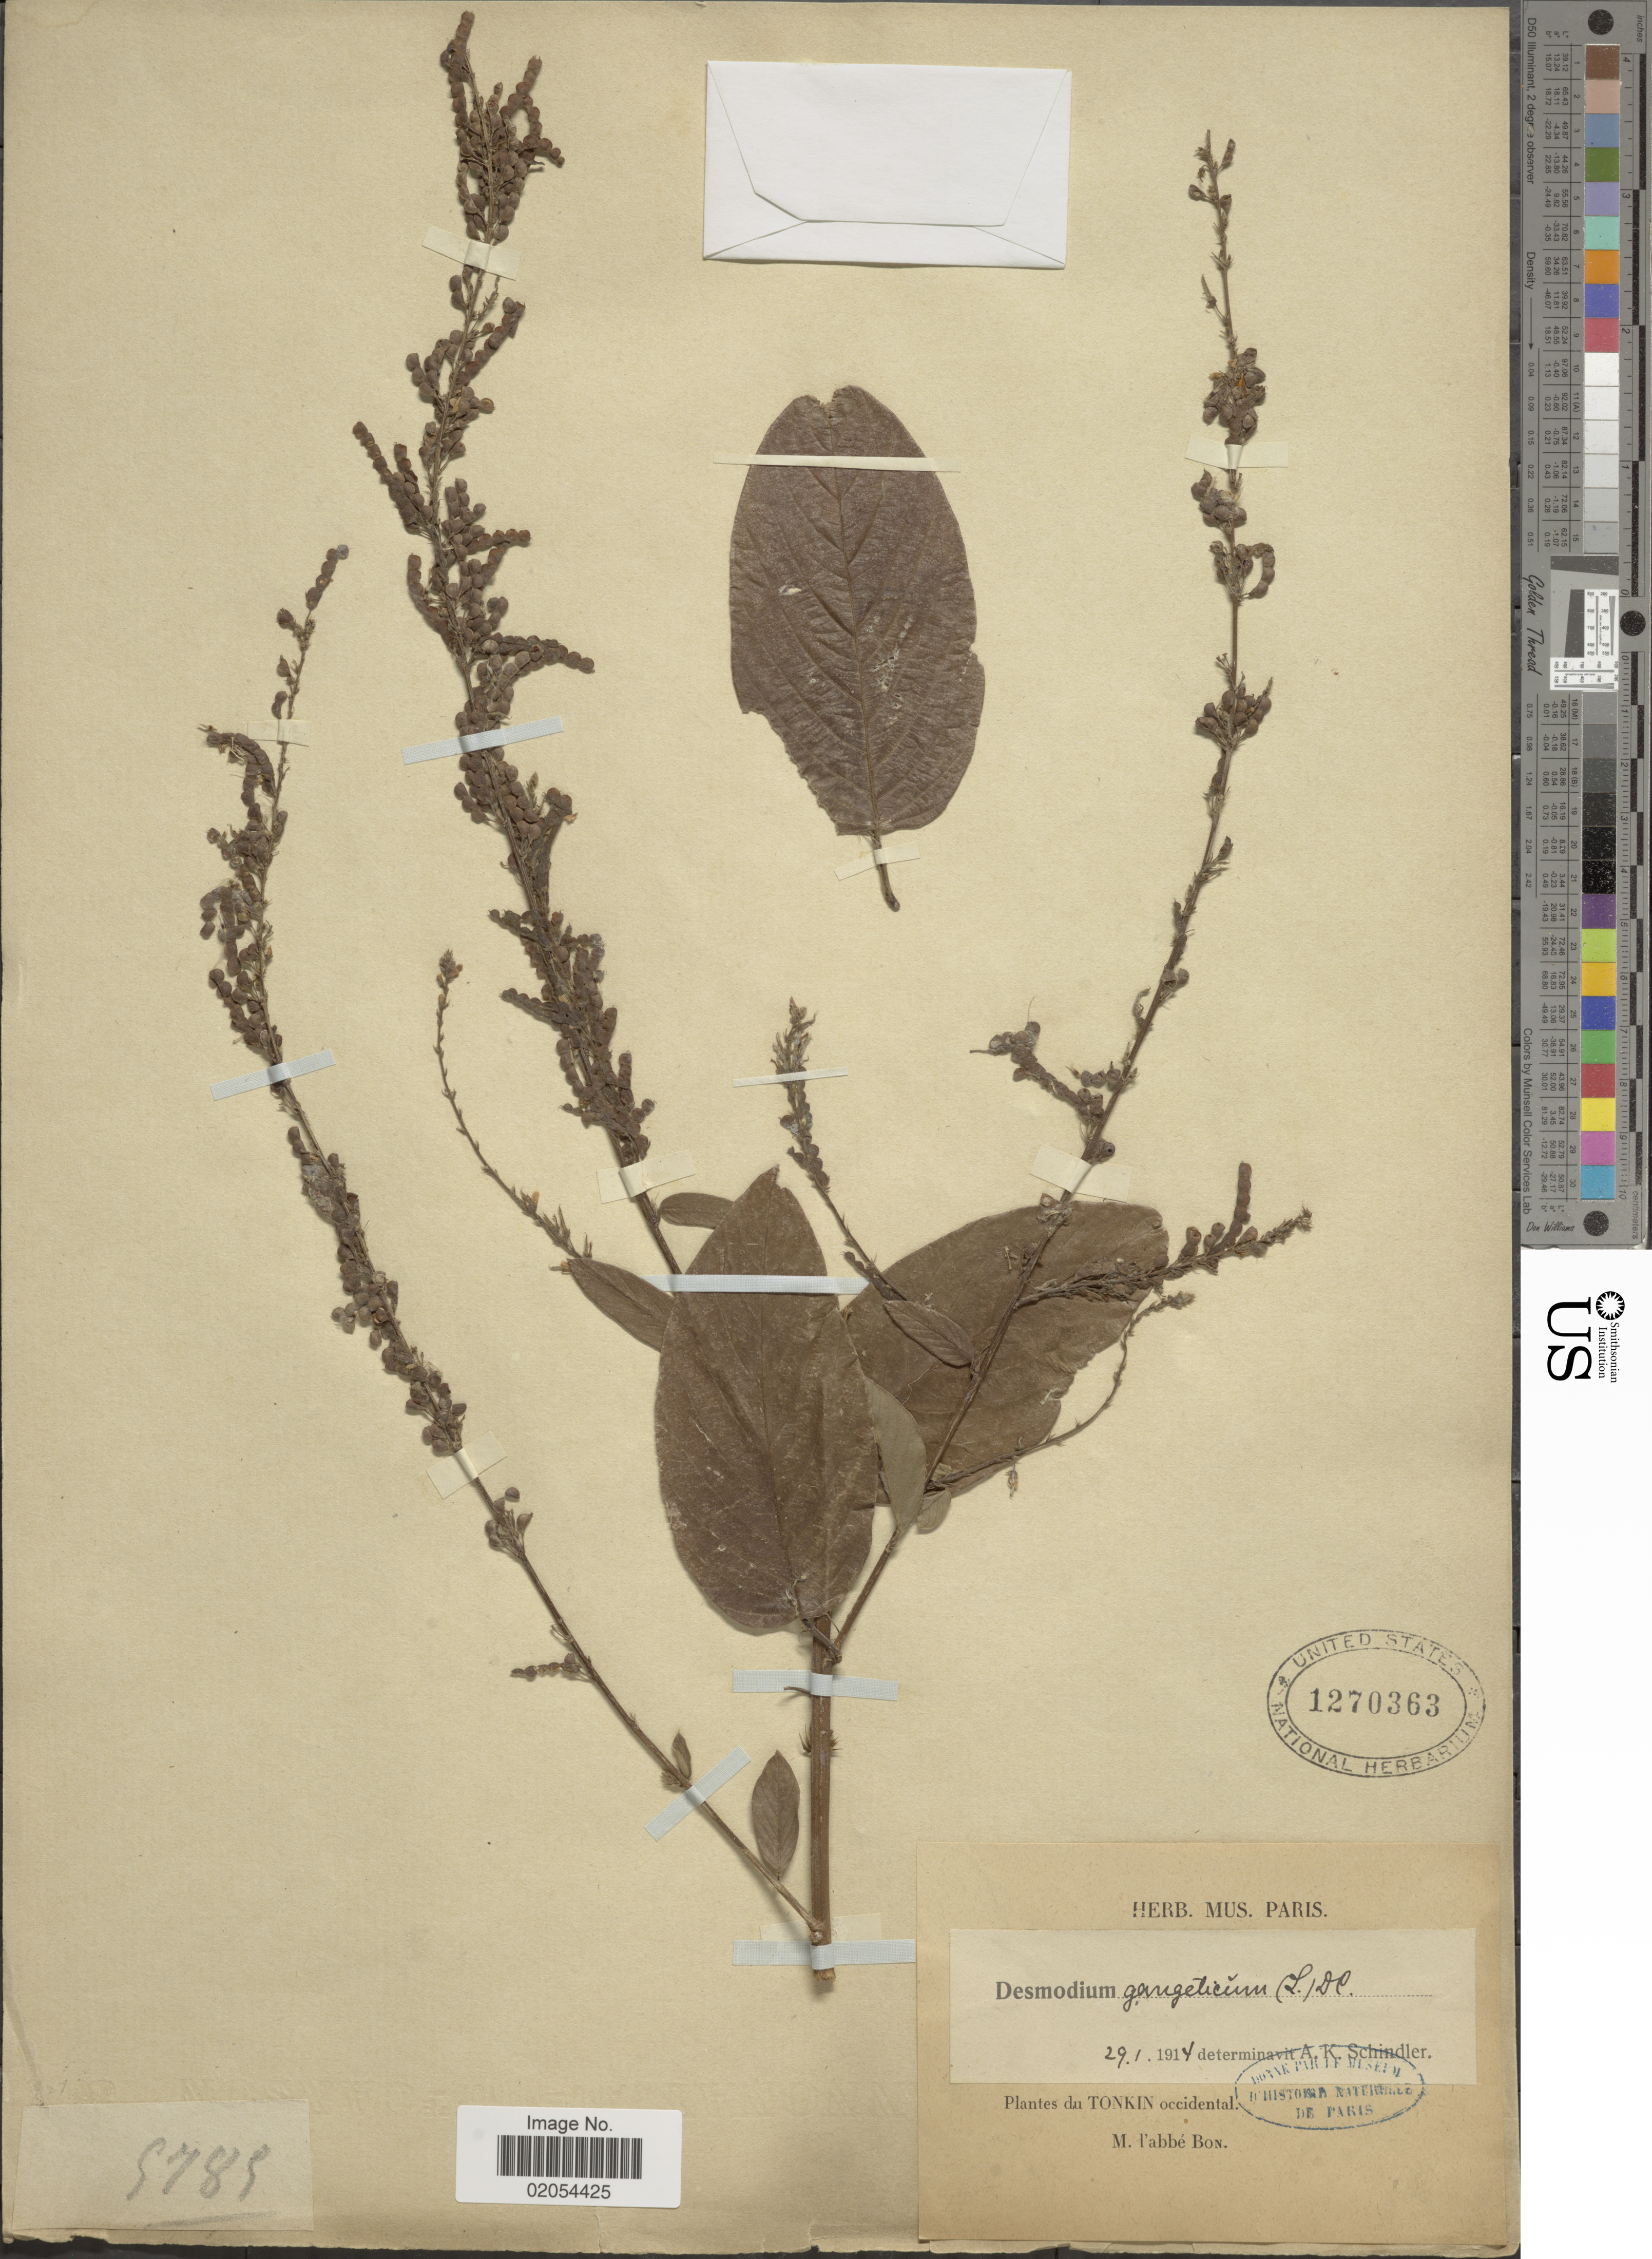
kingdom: Plantae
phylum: Tracheophyta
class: Magnoliopsida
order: Fabales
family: Fabaceae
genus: Pleurolobus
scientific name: Pleurolobus gangeticus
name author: (L.) J. St.-Hil. ex H. Ohashi & K. Ohashi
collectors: H. F. Bon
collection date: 1914-01-29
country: Vietnam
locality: Du Tonkin occidental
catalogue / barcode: US 1270363